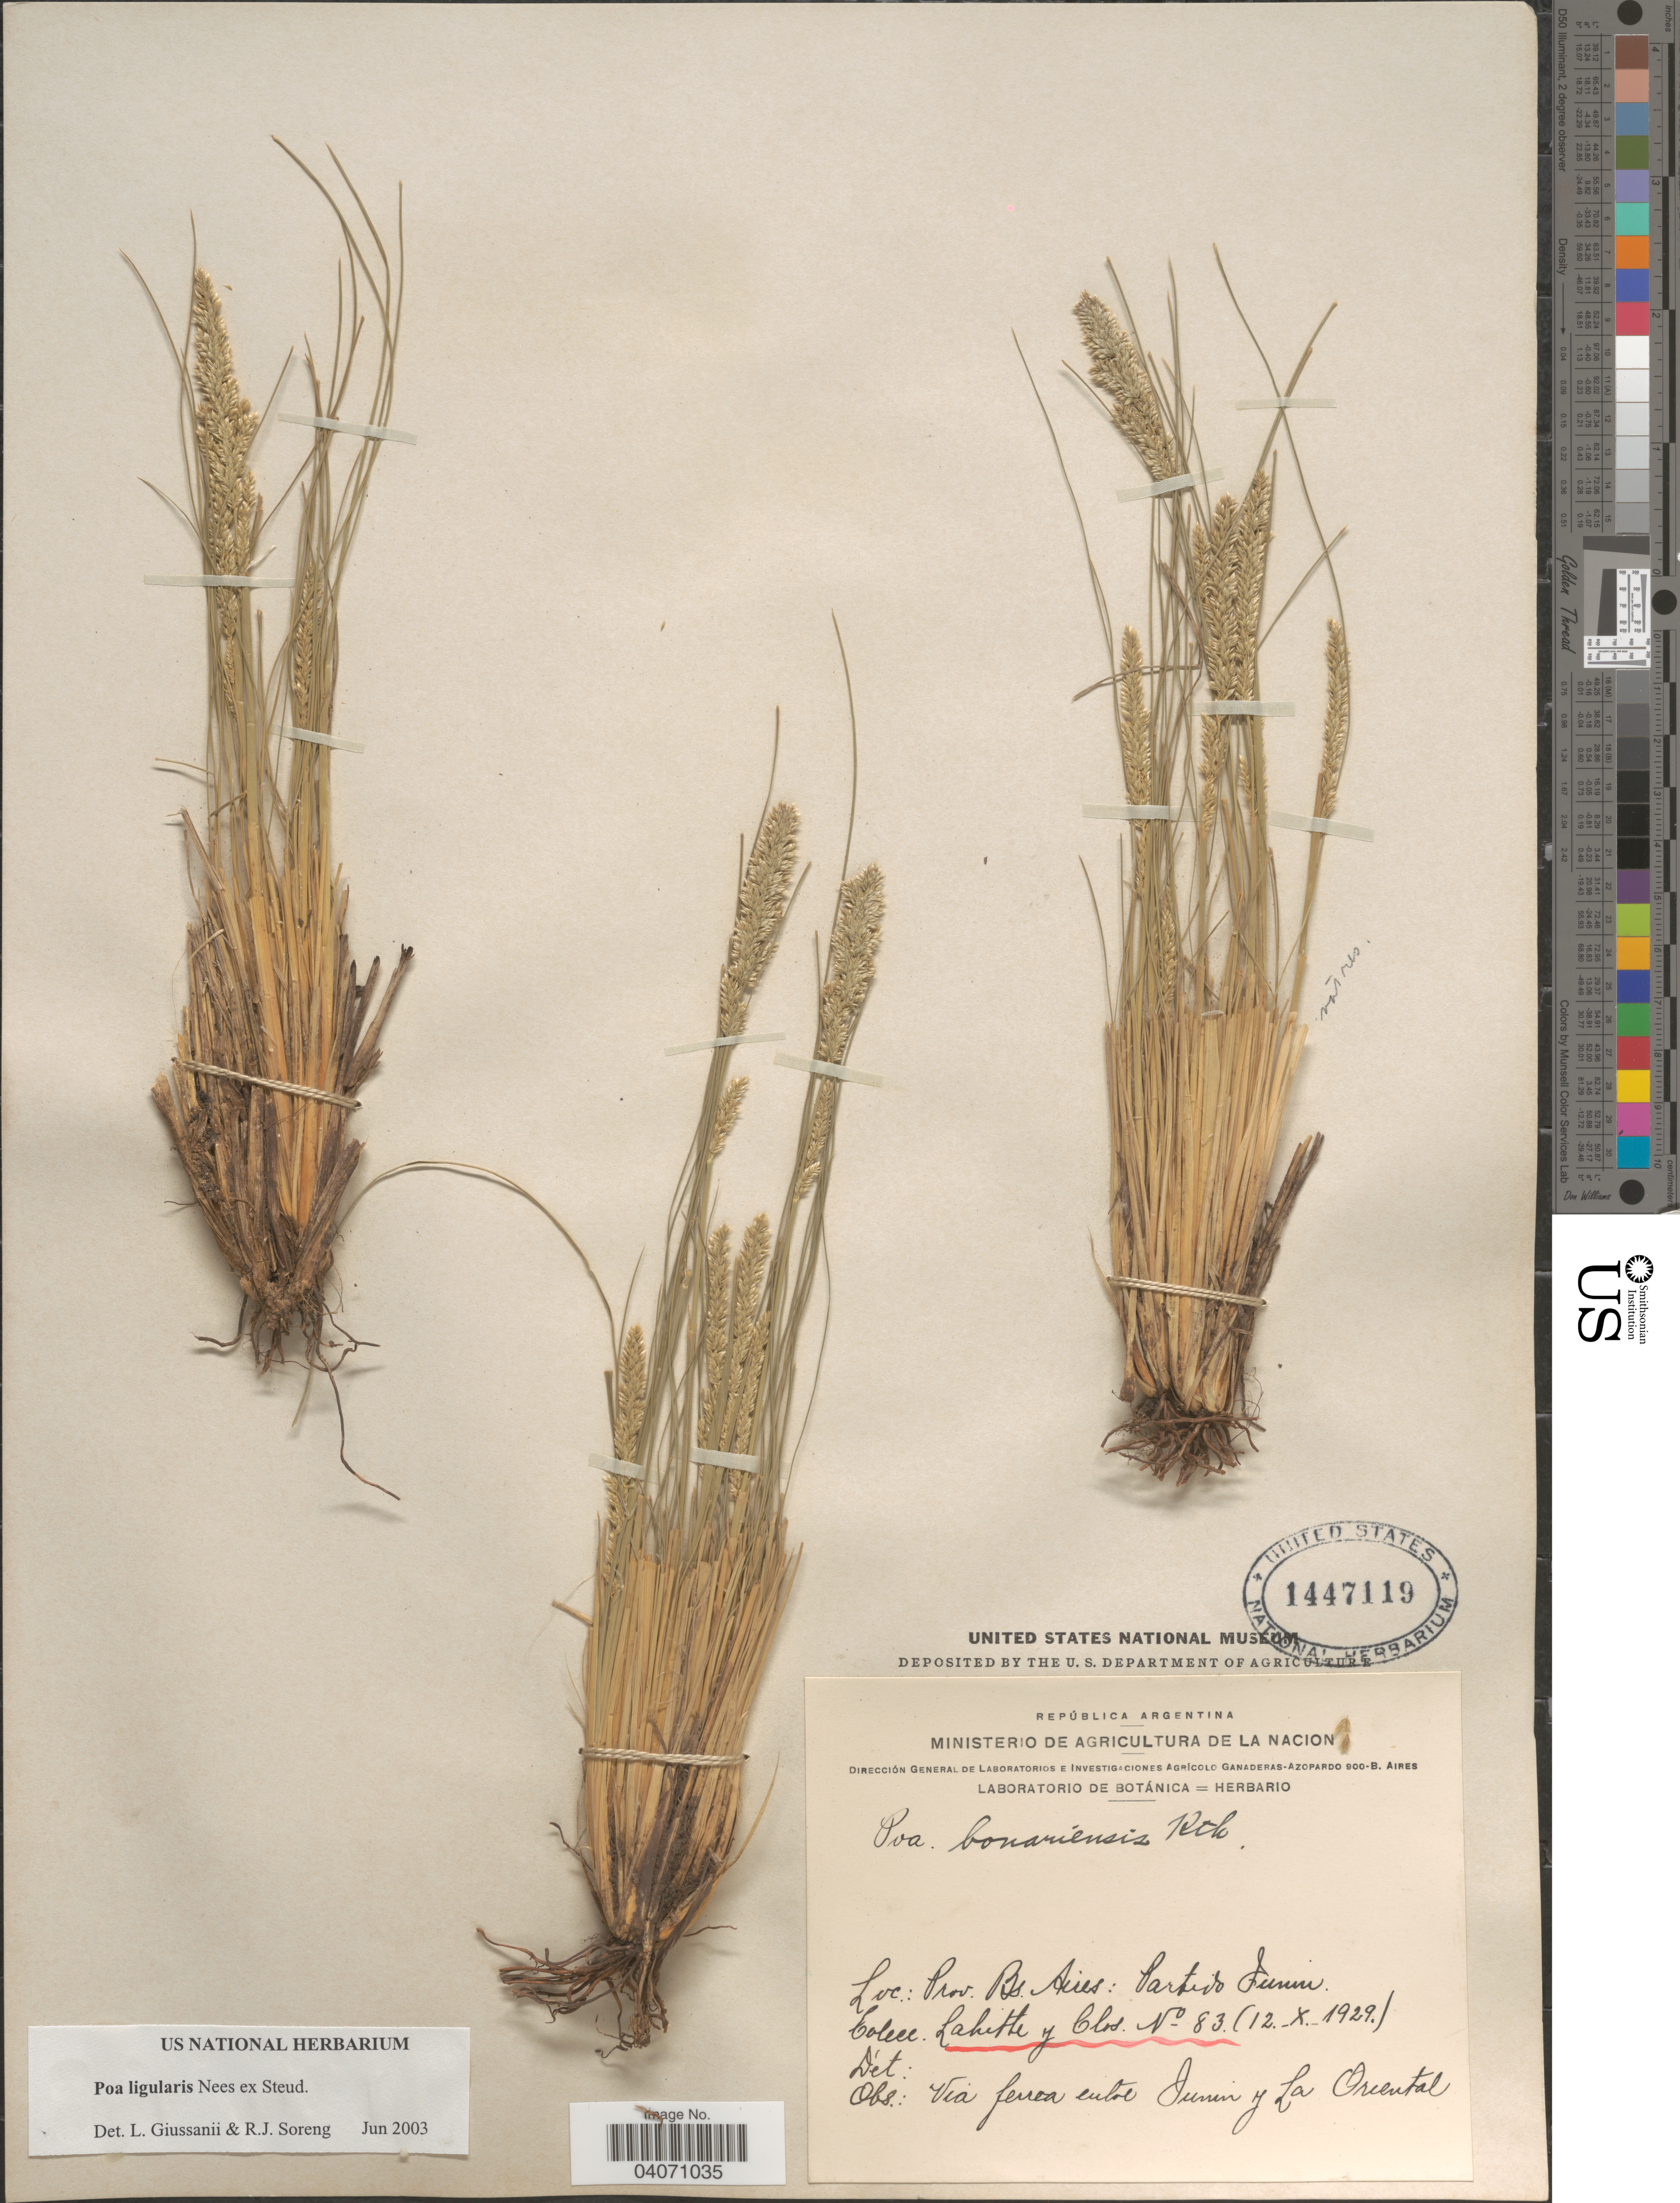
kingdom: Plantae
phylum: Tracheophyta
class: Liliopsida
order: Poales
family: Poaceae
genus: Poa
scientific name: Poa ligularis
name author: Nees ex Steud.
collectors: -. Lahitte & Clos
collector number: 83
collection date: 1929-10-12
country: Argentina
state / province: Buenos Aires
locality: Partido Junin. Via ferrea entre Junin y La Oriental.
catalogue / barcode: US 1447119